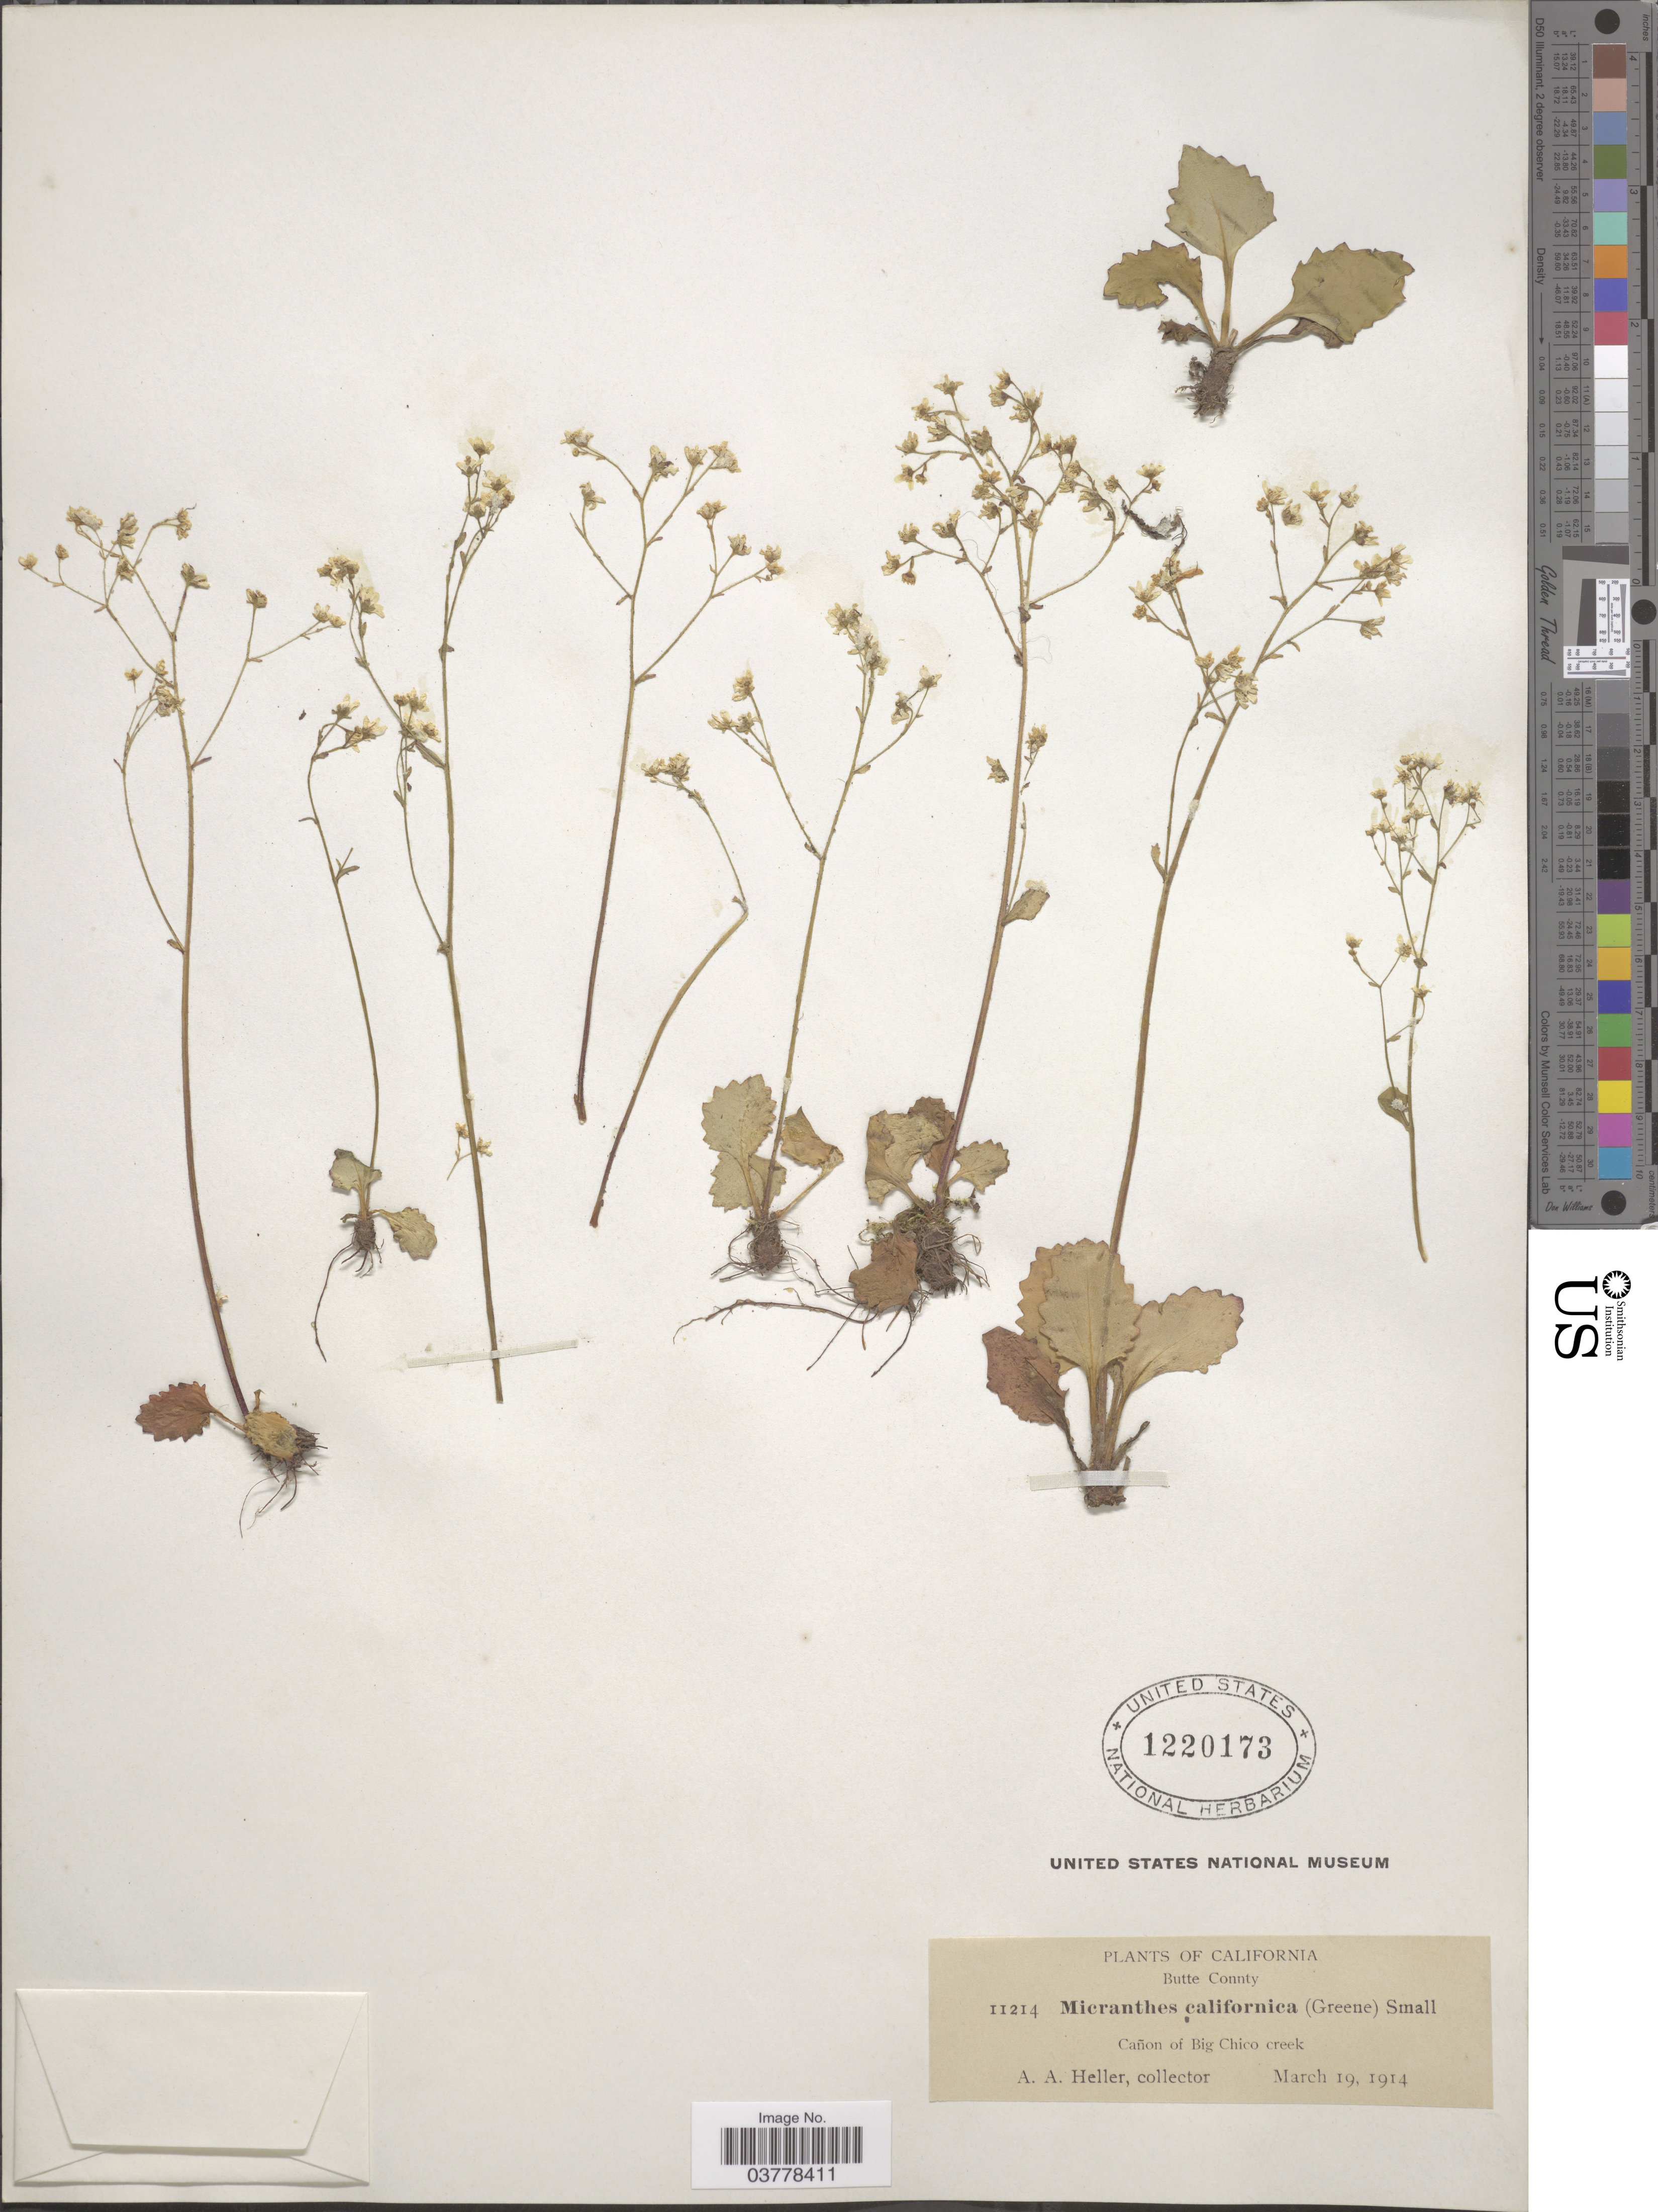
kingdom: Plantae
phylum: Tracheophyta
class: Magnoliopsida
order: Saxifragales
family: Saxifragaceae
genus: Micranthes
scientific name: Micranthes californica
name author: (Greene) Small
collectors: A. A. Heller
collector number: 11214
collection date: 1914-03-19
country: United States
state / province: California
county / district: Butte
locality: Butte County. Cañon of Big Chico creek.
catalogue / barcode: US 1220173